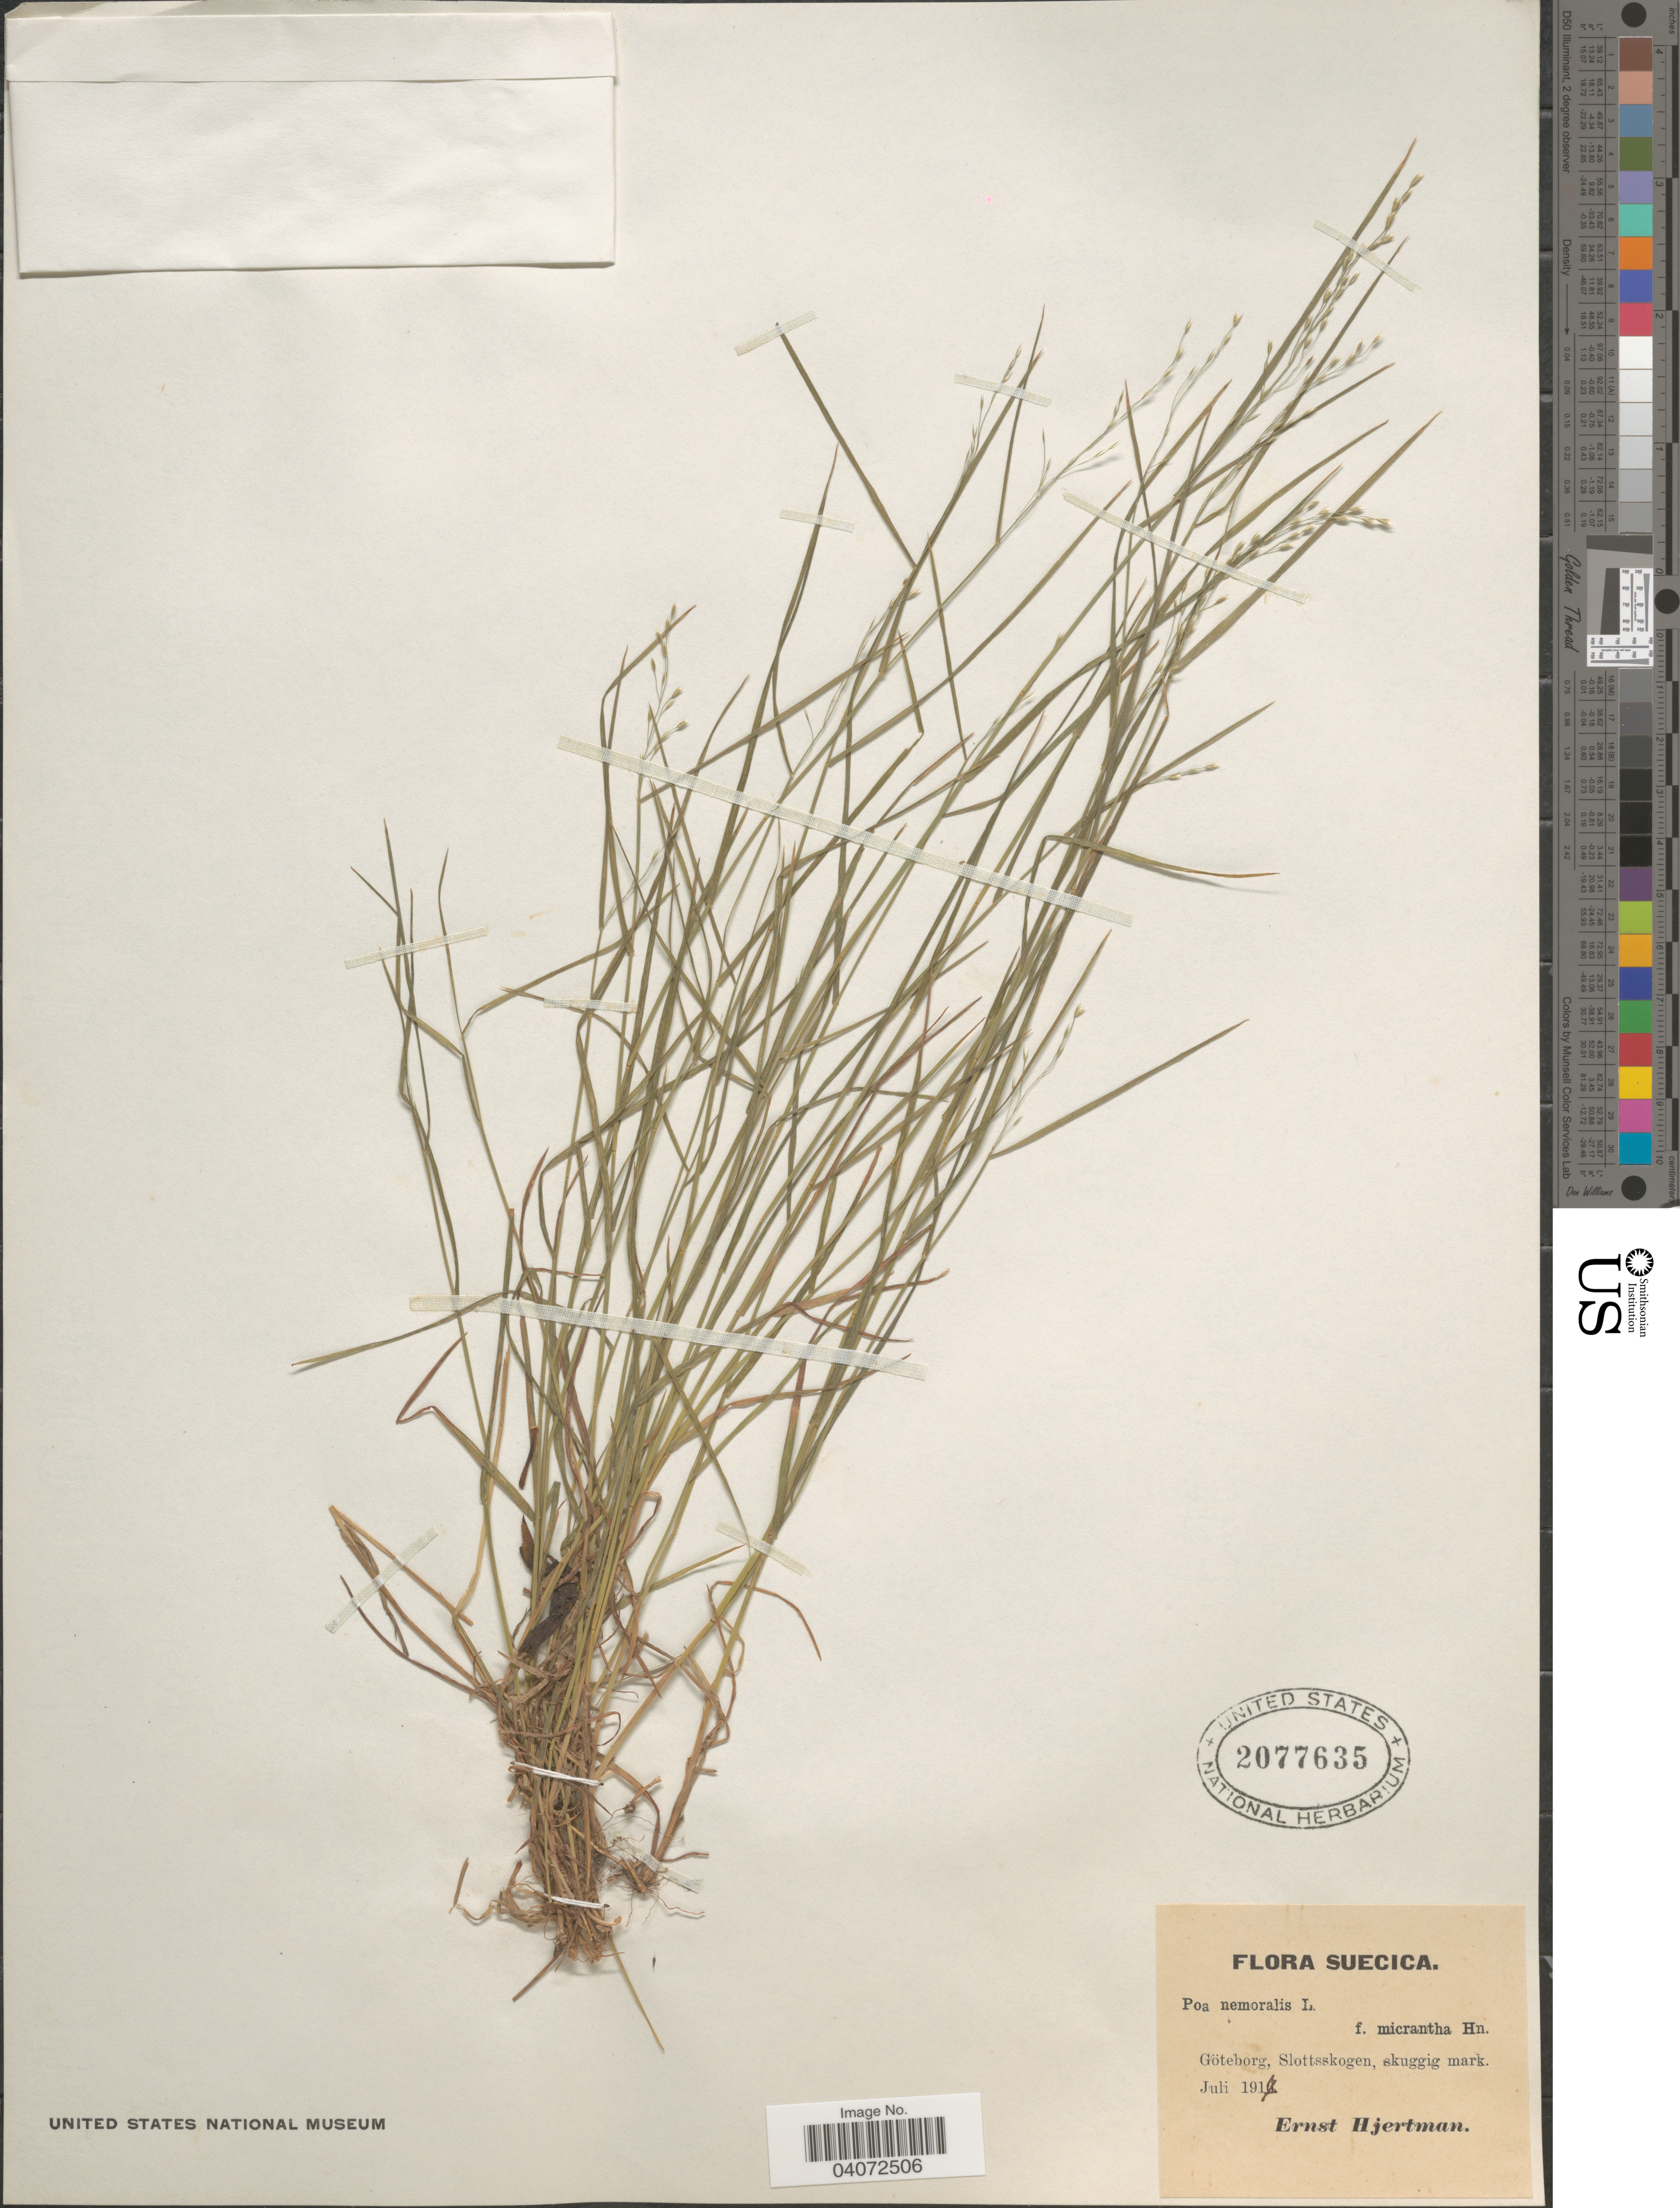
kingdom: Plantae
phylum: Tracheophyta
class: Liliopsida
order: Poales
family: Poaceae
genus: Poa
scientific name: Poa nemoralis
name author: L.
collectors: E. Hjertman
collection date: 1917-07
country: Sweden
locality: Suecica. Göteborg, Slottsskogen, skuggig mark.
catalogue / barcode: US 2077635